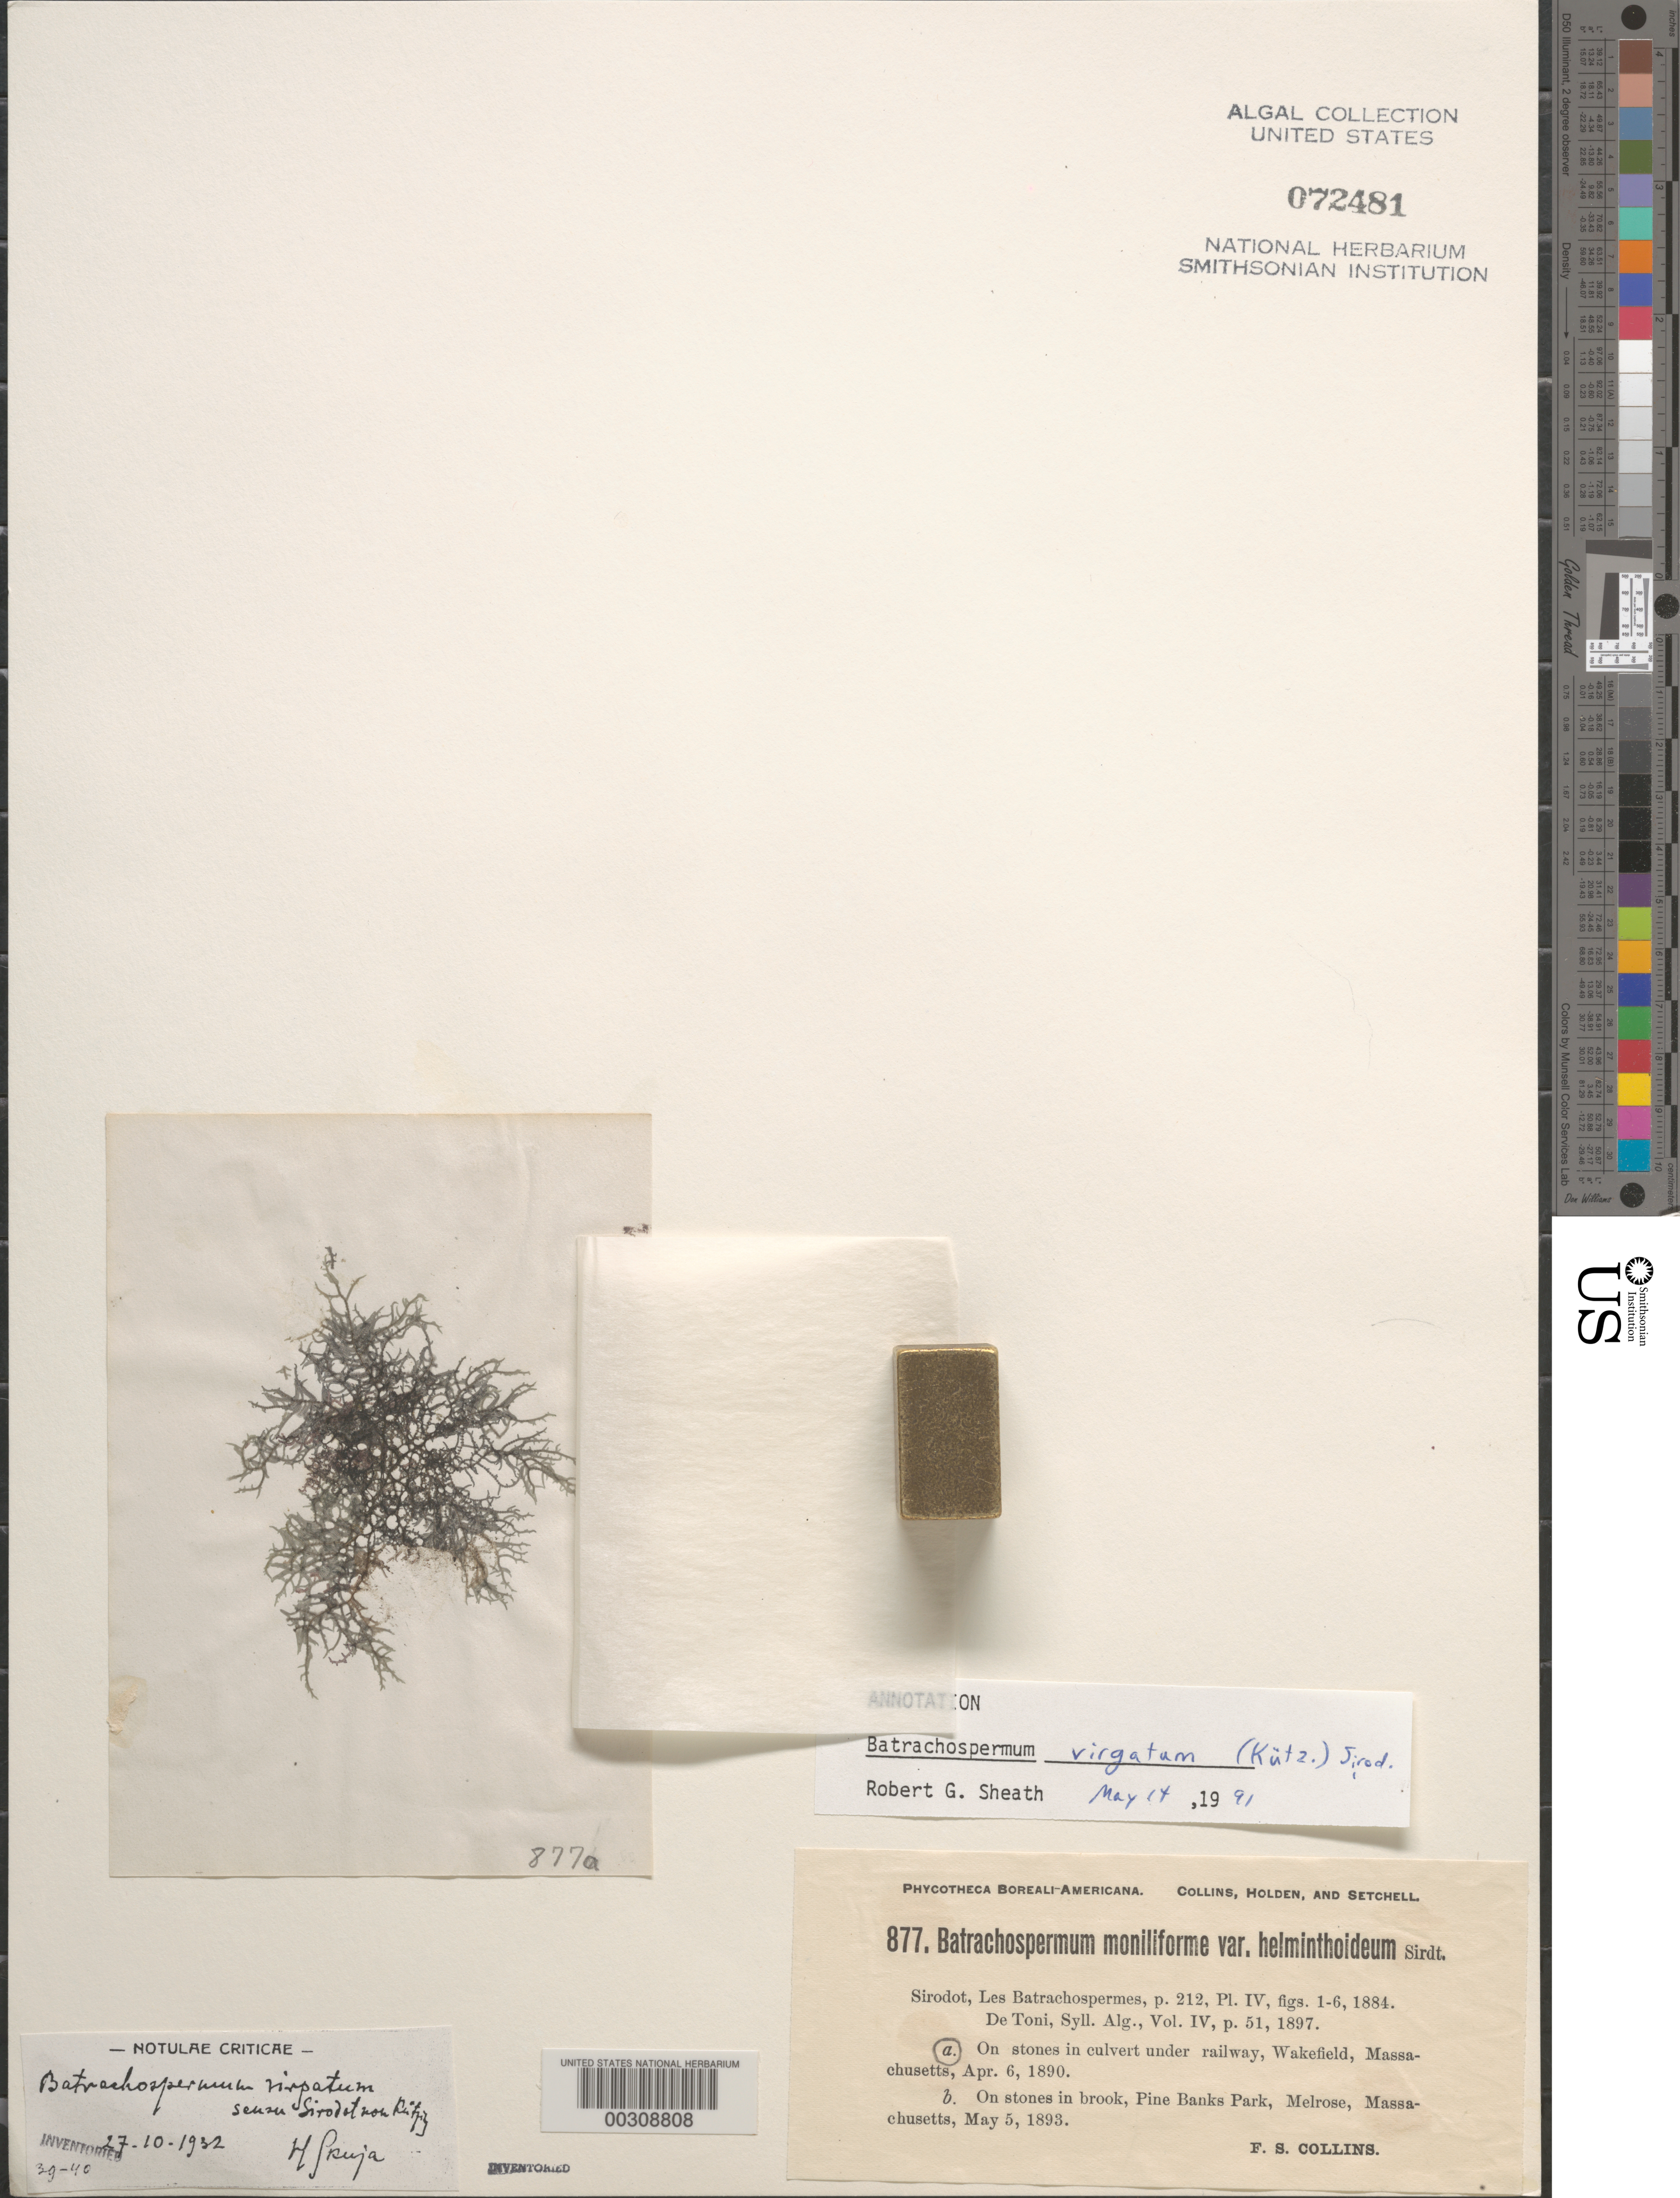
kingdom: Plantae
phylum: Rhodophyta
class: Florideophyceae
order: Batrachospermales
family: Batrachospermaceae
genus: Batrachospermum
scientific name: Batrachospermum helminthosum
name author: Sirodot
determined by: Algae name updating Project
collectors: F. Collins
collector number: PB-A 877a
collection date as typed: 06 Apr 1890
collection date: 1890-04-06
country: United States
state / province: Massachusetts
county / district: Middlesex County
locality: Wakefield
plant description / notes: Collins, Holden & Setchell, Phycotheca Boreali-Americana, as Batrachospermum moniliforme v. helminthoideum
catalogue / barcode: US 72481